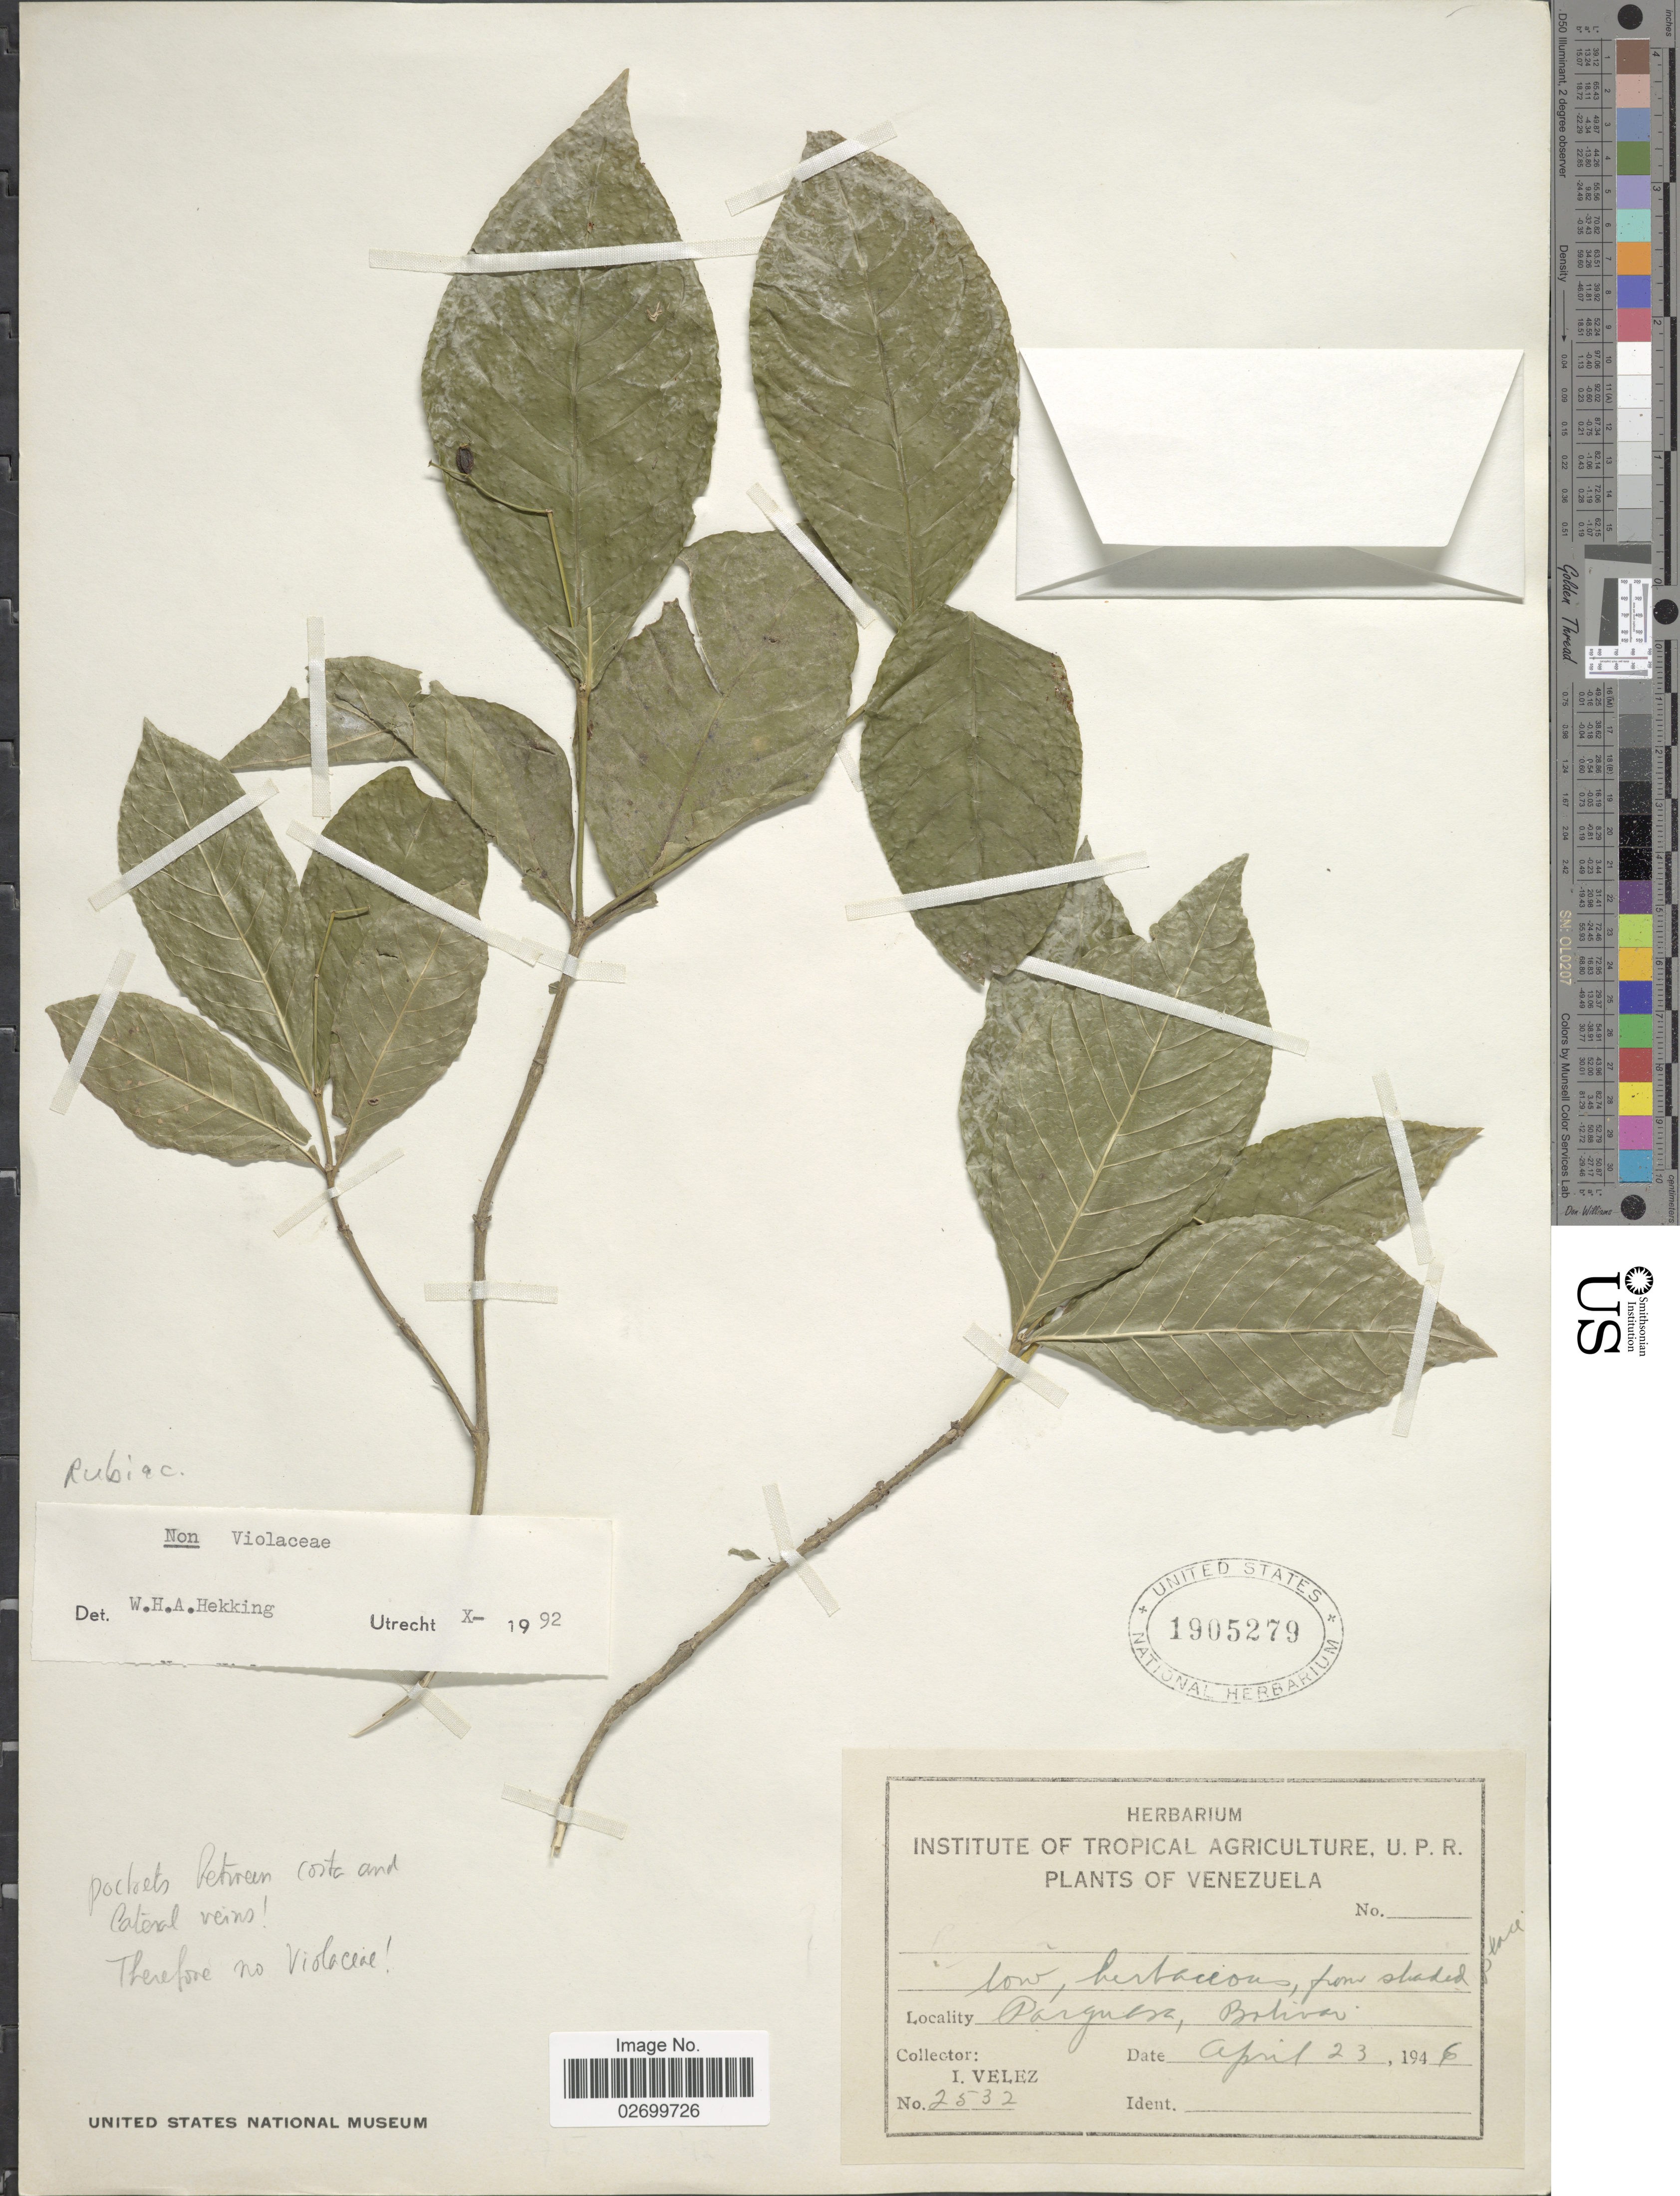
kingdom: Plantae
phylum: Tracheophyta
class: Magnoliopsida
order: Gentianales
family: Rubiaceae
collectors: I. Velez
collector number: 2532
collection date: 1946-04-23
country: Venezuela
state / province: Bolivar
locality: Parguesa.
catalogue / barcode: US 1905279